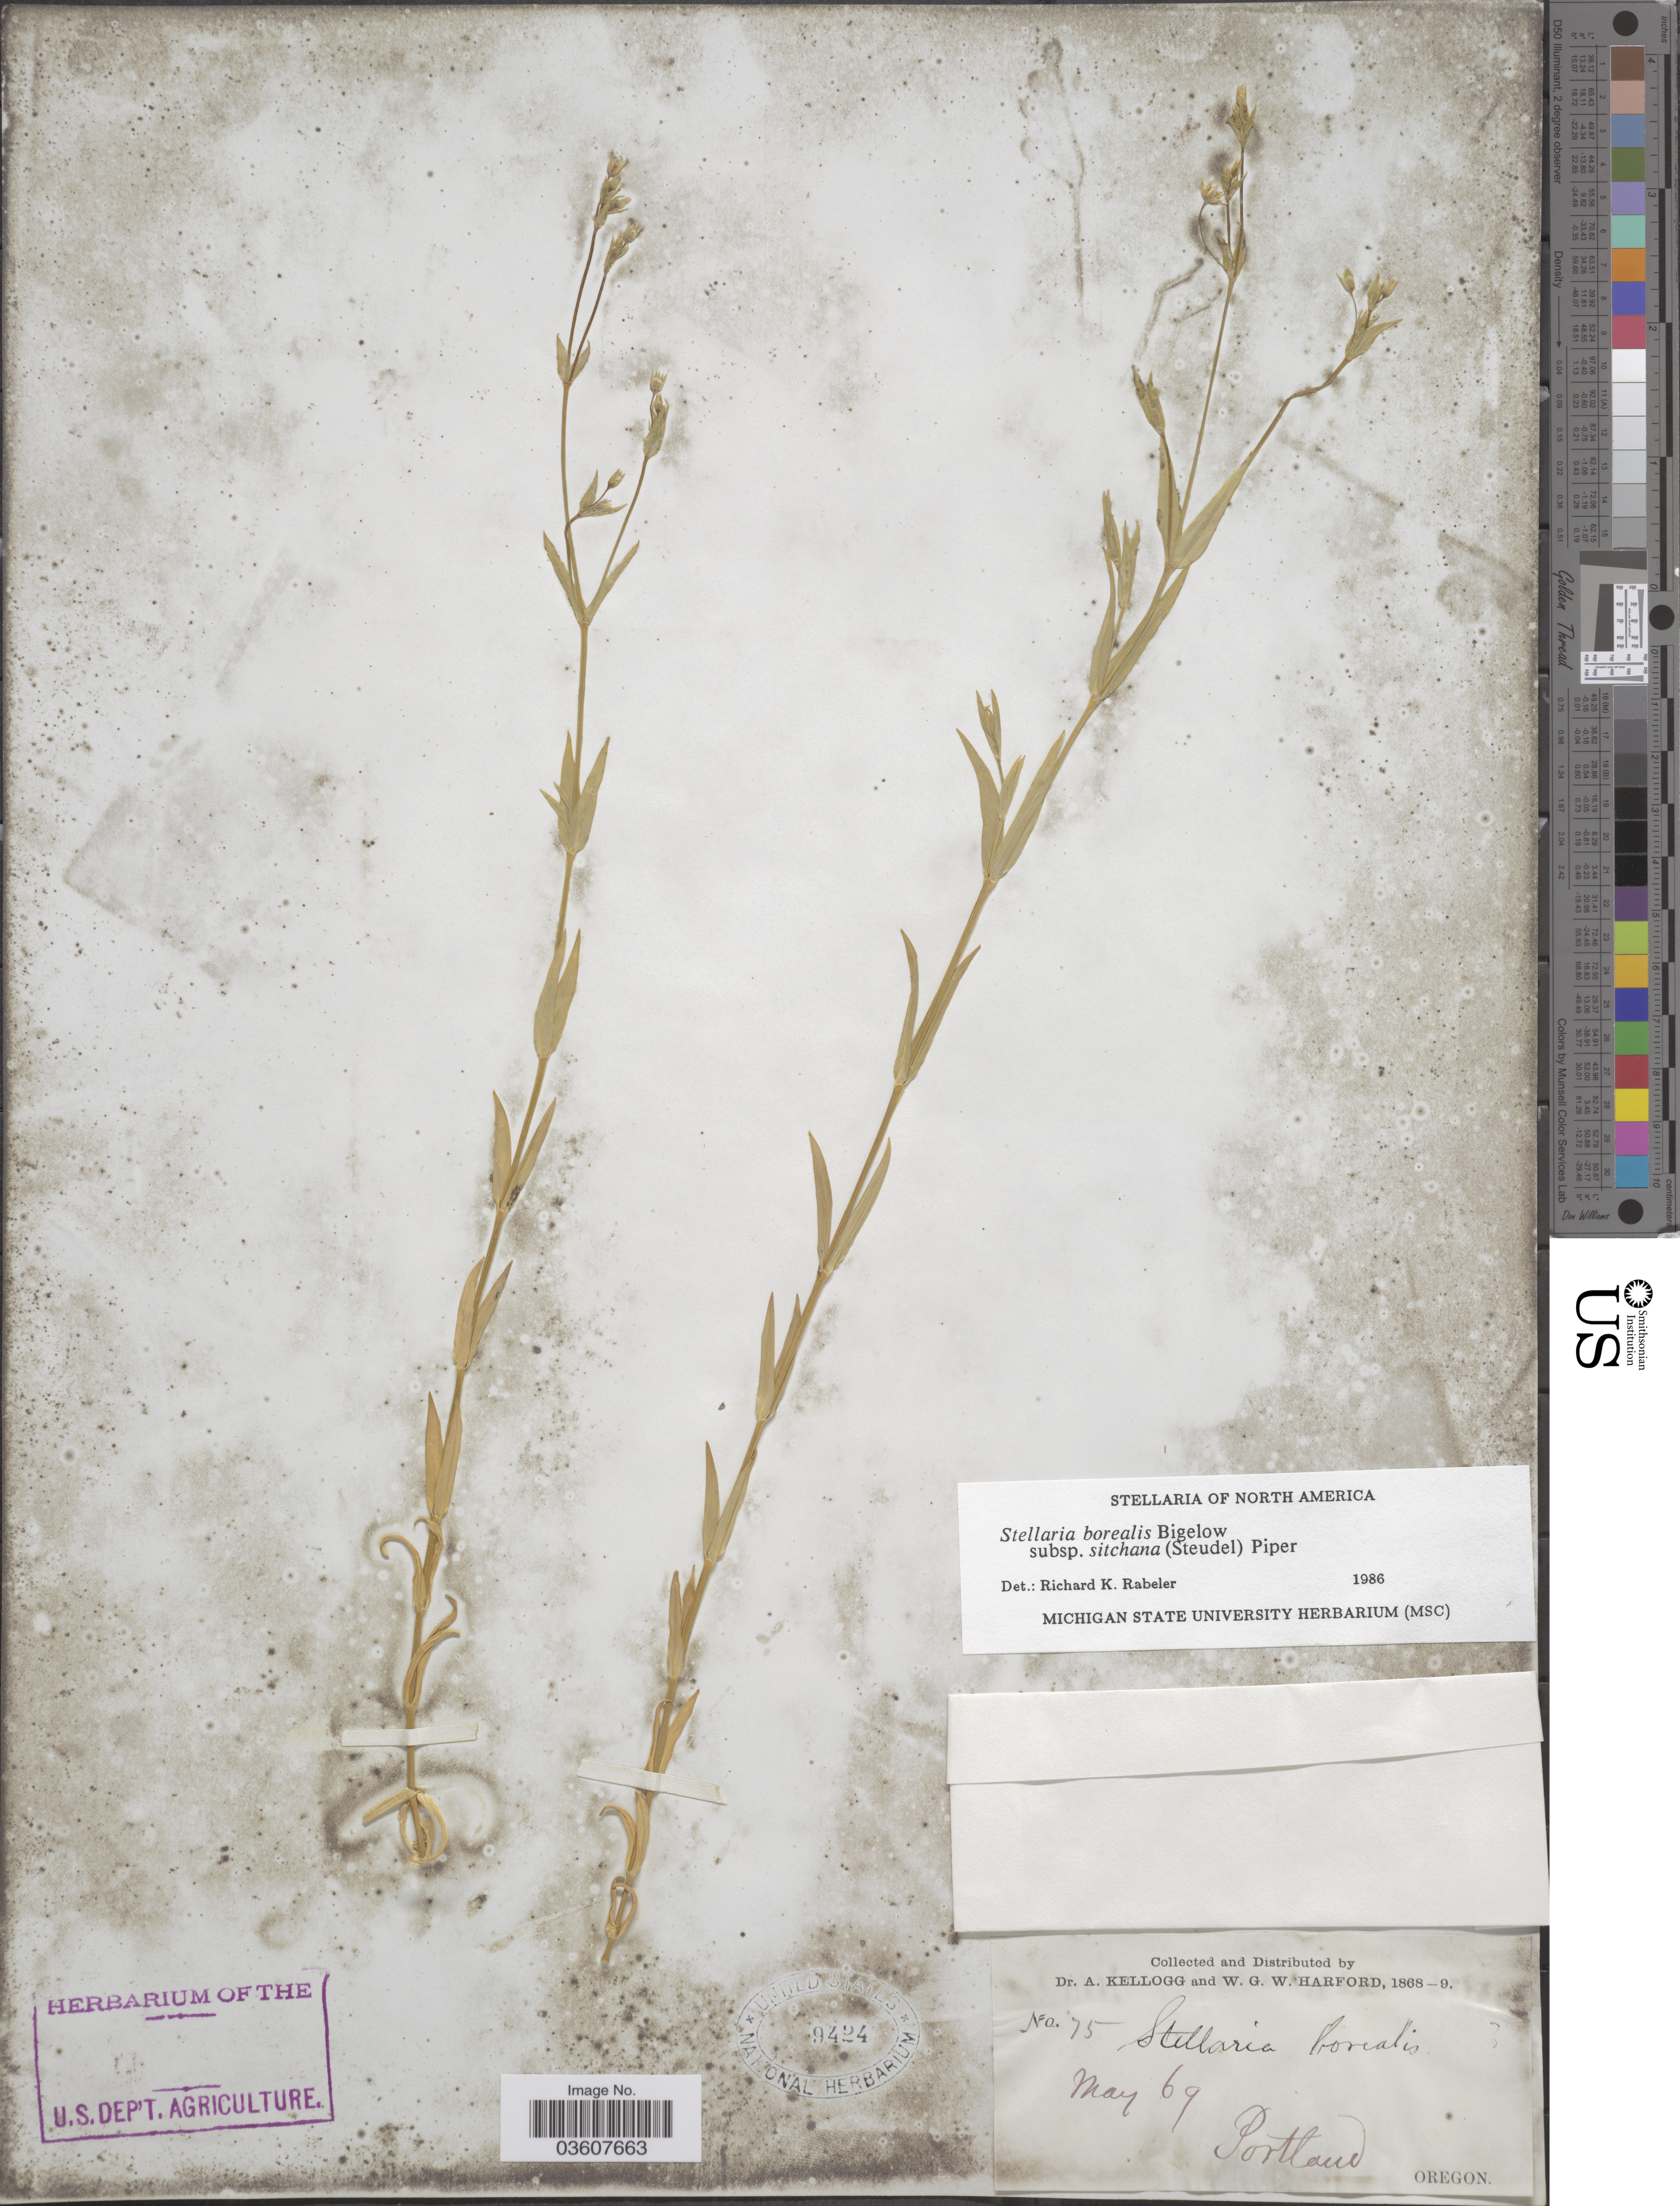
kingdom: Plantae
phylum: Tracheophyta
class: Magnoliopsida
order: Caryophyllales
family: Caryophyllaceae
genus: Stellaria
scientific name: Stellaria borealis subsp. sitchana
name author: (Steud.) Piper & Beattie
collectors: A. Kellogg & W. G. W. Harford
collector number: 75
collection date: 1869-05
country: United States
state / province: Oregon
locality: Portland.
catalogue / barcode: US 9424